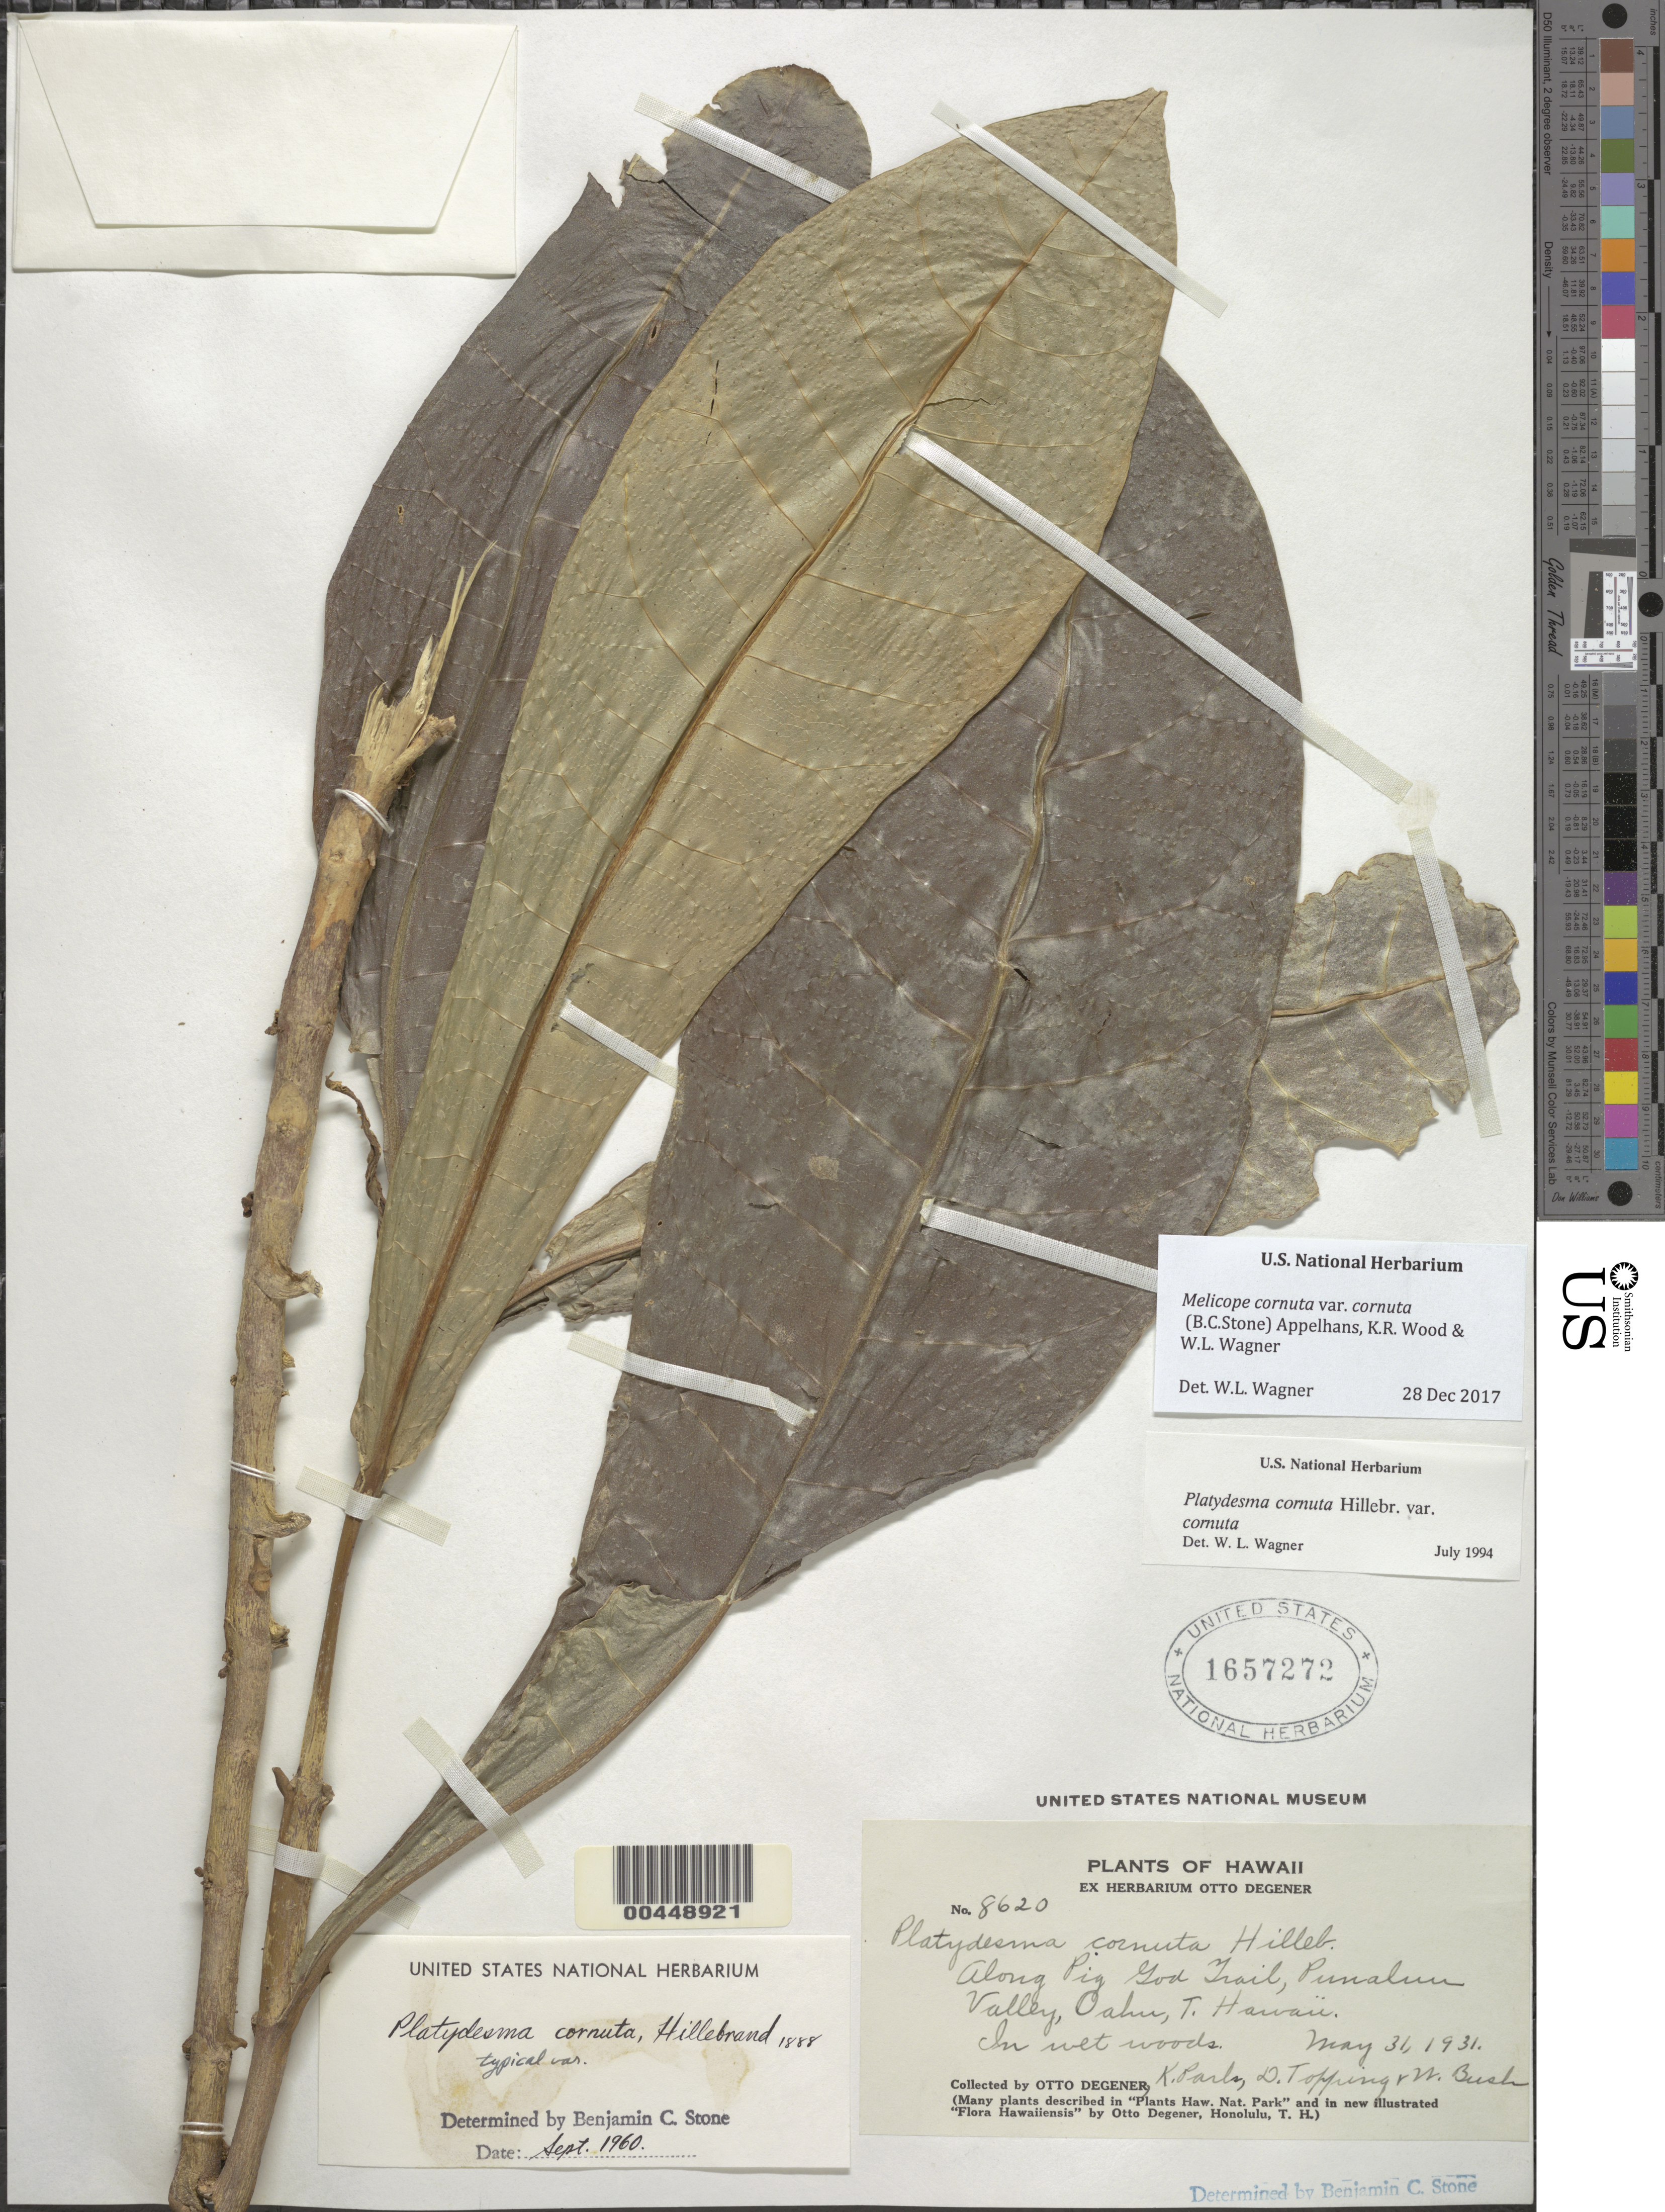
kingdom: Plantae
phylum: Tracheophyta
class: Magnoliopsida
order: Sapindales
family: Rutaceae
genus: Melicope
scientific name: Melicope cornuta var. cornuta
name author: (Hillebr.) Appelhans et al.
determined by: Wagner, W. L., (BOT), Smithsonian Institution - National Museum of Natural History (UNITED STATES)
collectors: O. Degener, K. Park, D. L. Topping & W. Bush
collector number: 8620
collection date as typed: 31 May 1931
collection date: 1931-05-31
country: United States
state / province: Hawaii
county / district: Honolulu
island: Oahu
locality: Along Pig-God Trail, Punaluu Valley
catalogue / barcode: US 1657272